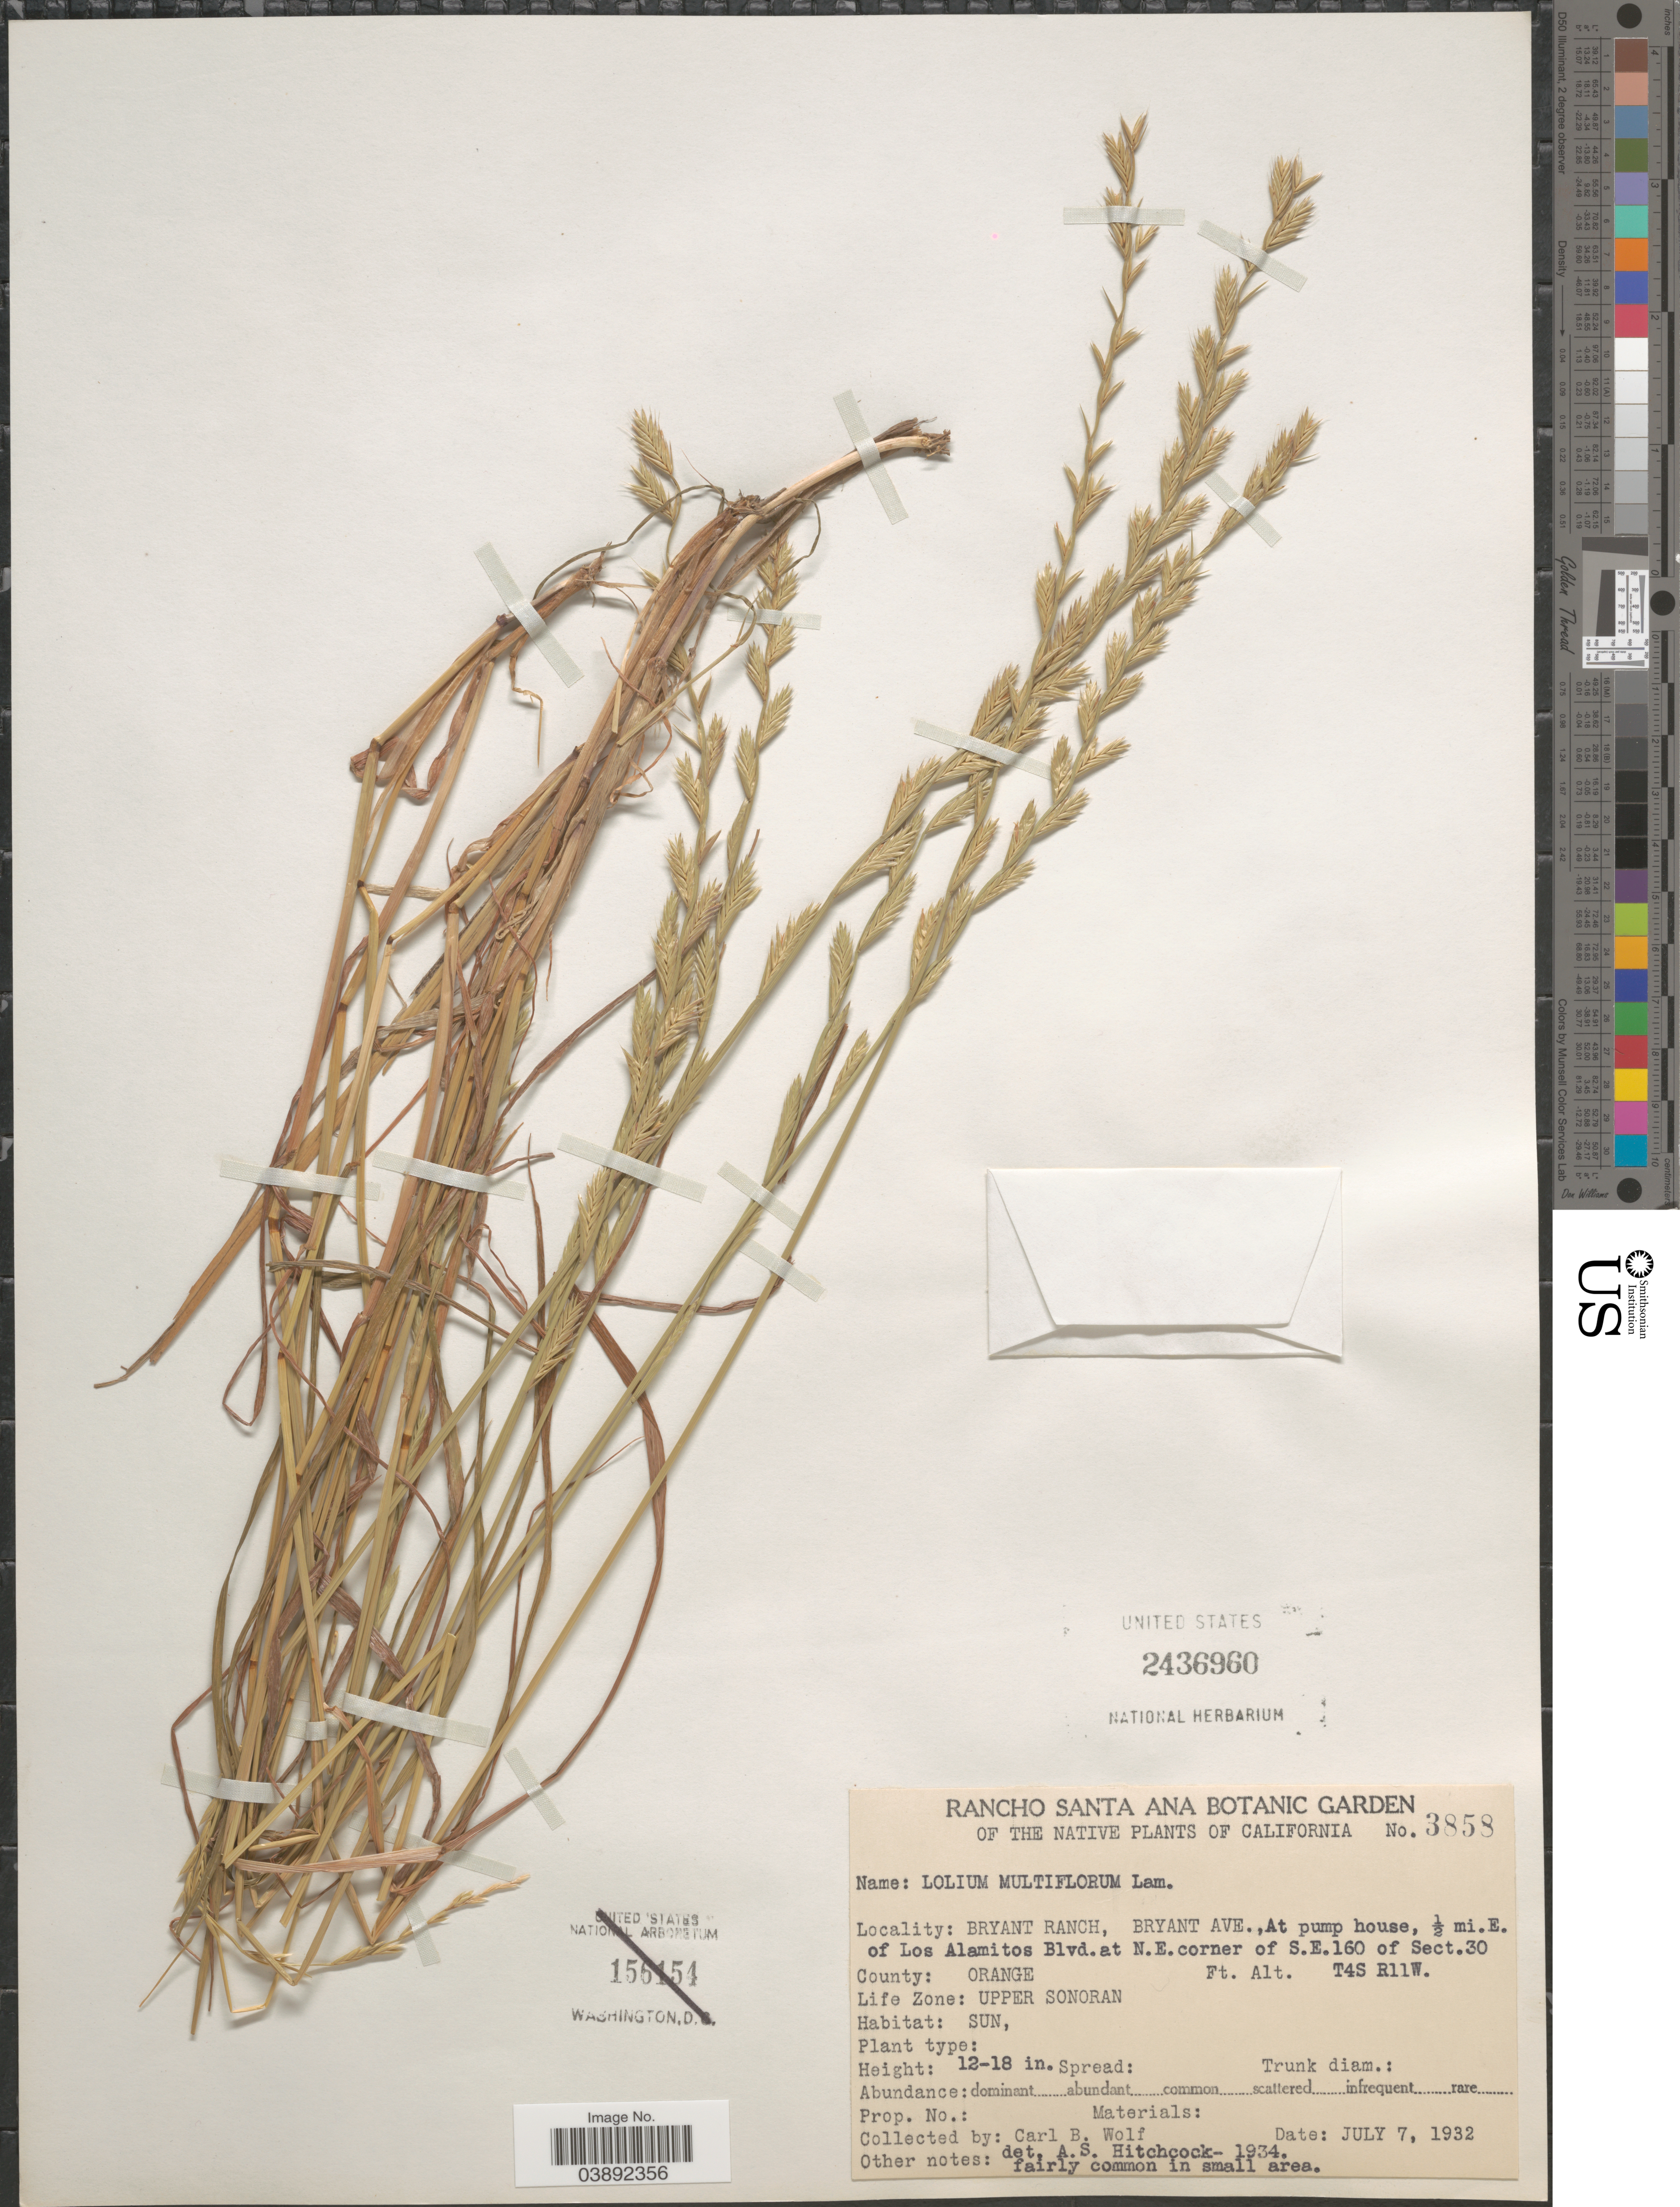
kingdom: Plantae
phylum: Tracheophyta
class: Liliopsida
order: Poales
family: Poaceae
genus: Lolium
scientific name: Lolium multiflorum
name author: Lam.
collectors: C. B. Wolf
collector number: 3858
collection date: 1932-07-07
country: United States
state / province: California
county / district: Orange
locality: Bryant Ranch, Bryant Ave., At pump house, ½ mi. E. of Los Alamitos Blvd. at N.E. corner of S.E. 160 of Sect. 30 T4S R11W. County: Orange. Life Zone: Upper Sonoran.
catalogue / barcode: US 2436960